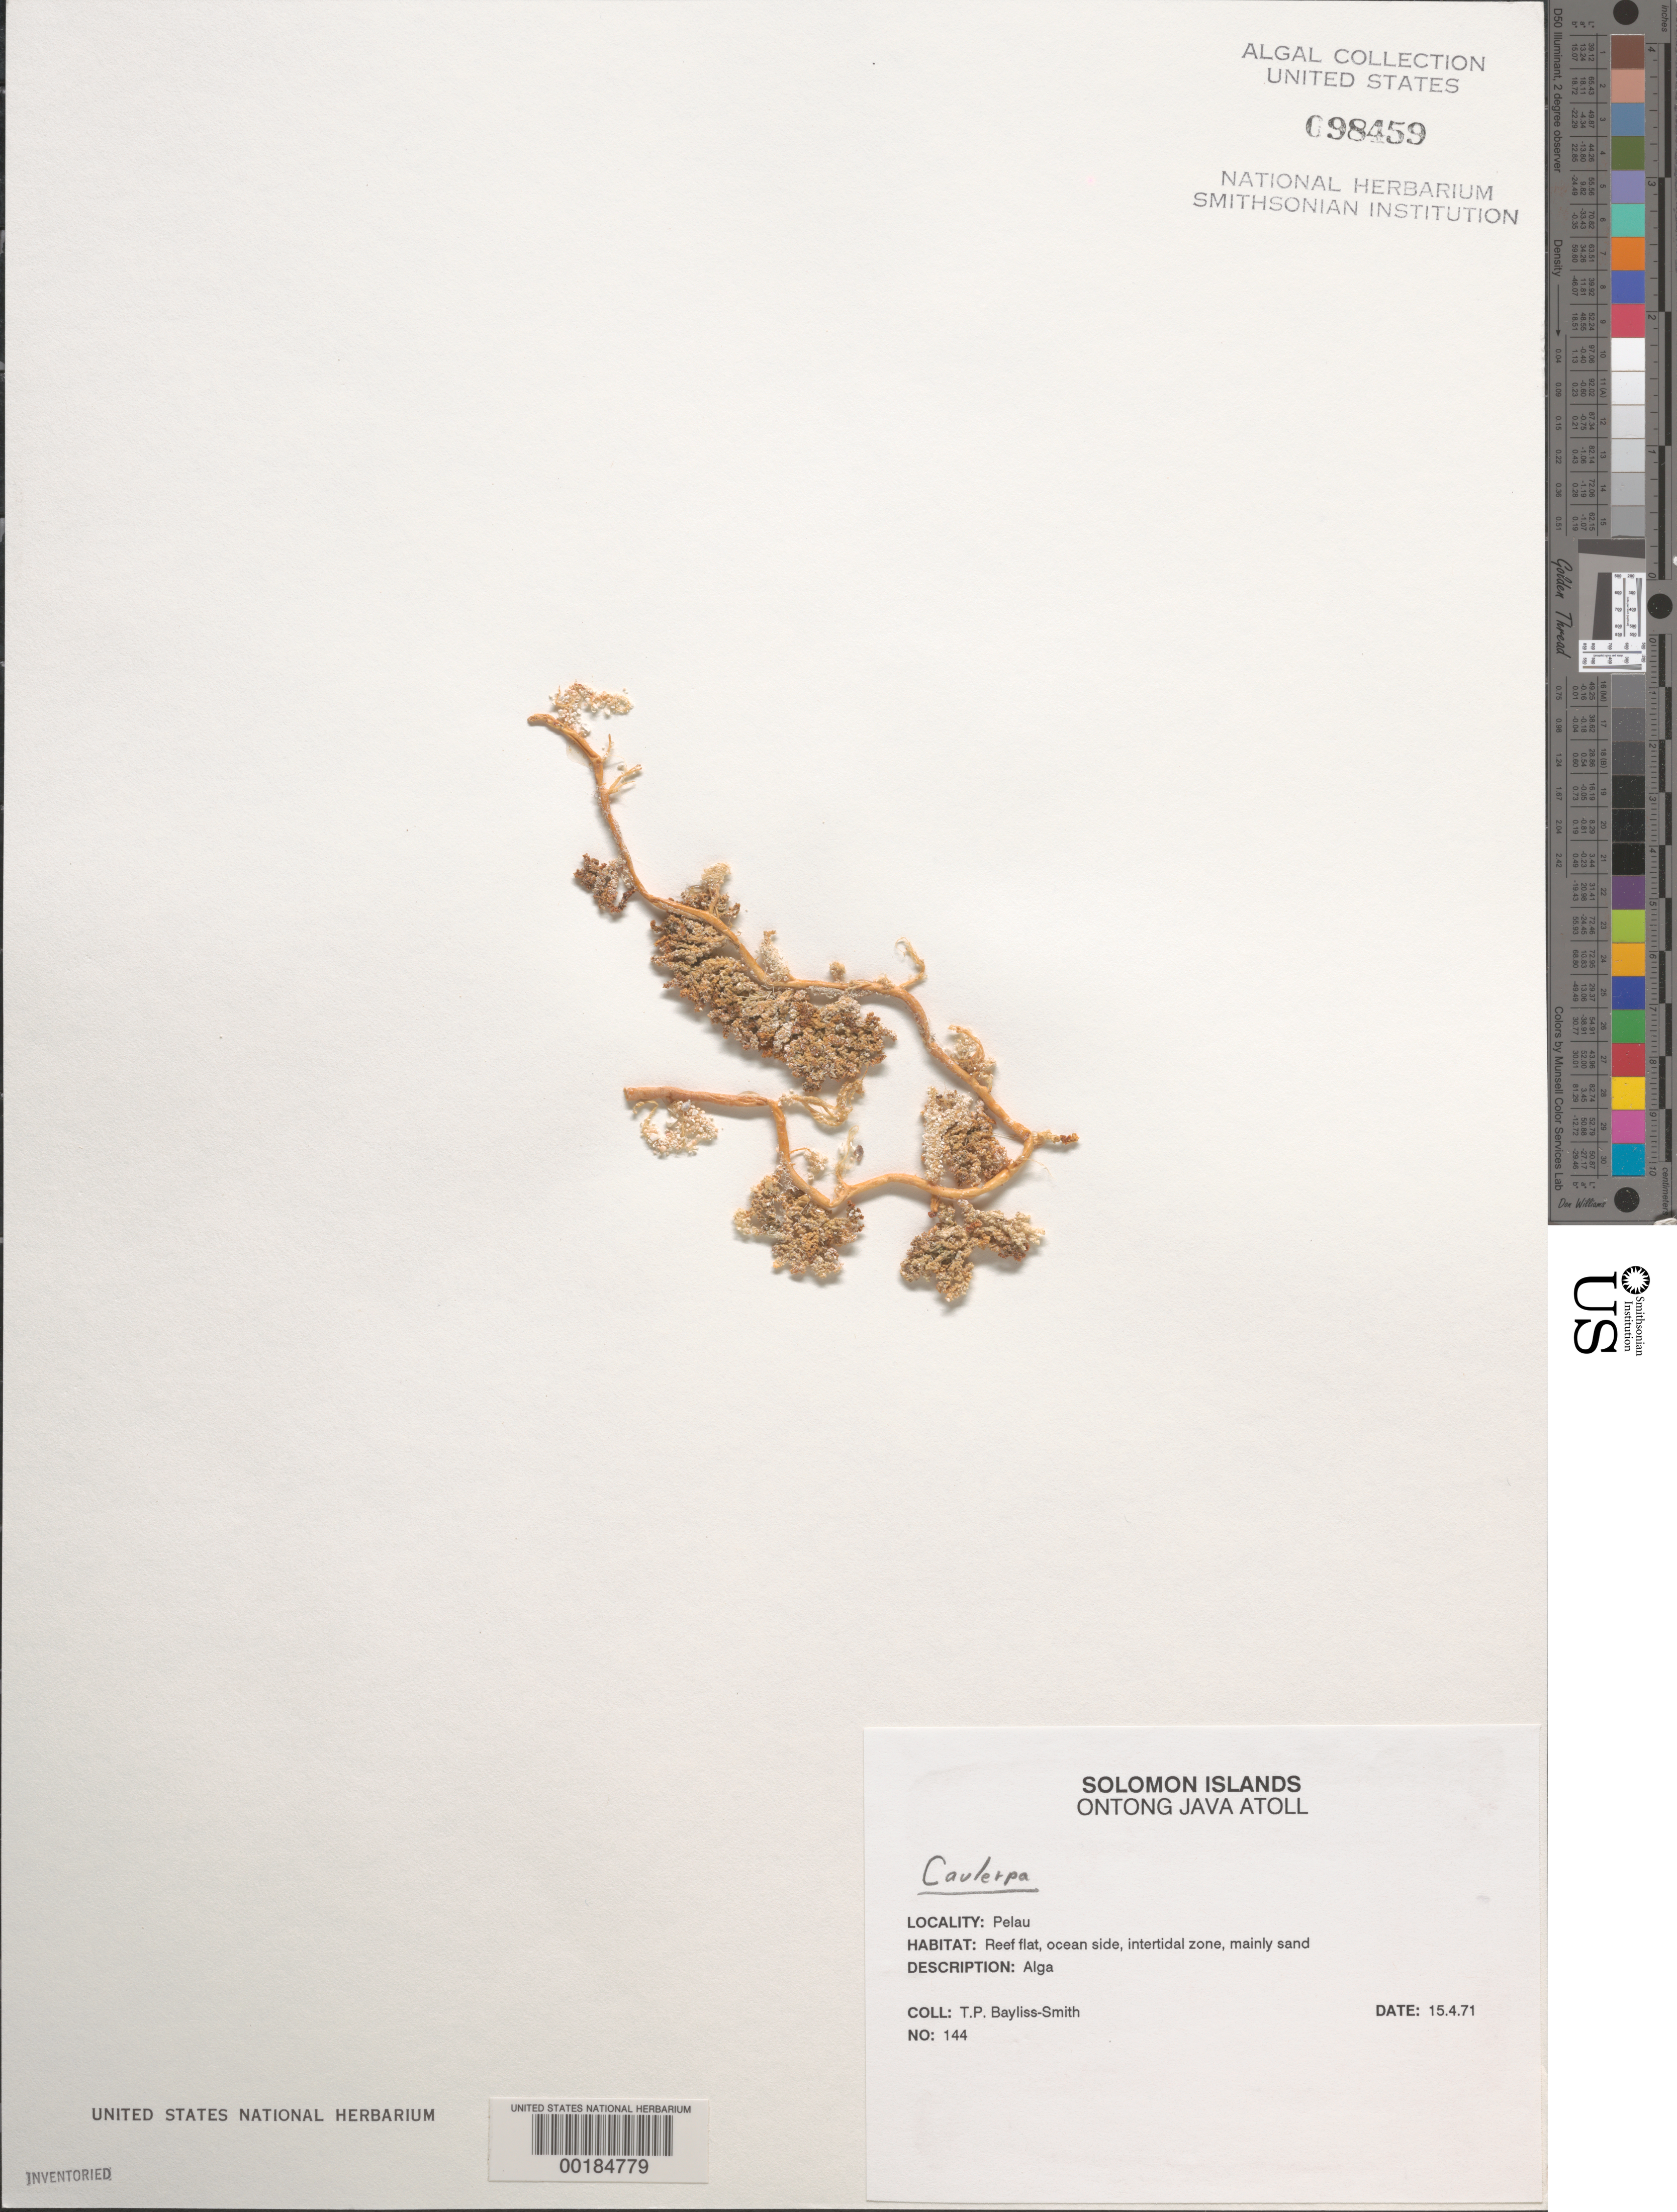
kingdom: Plantae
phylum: Chlorophyta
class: Ulvophyceae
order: Bryopsidales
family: Caulerpaceae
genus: Caulerpa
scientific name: Caulerpa sp.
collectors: T. P. Bayliss-Smith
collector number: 144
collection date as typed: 15 Apr 1971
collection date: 1971-04-15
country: Solomon Islands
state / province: Malaita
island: Ontong Java Atoll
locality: Pelau Islet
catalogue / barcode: US 98459